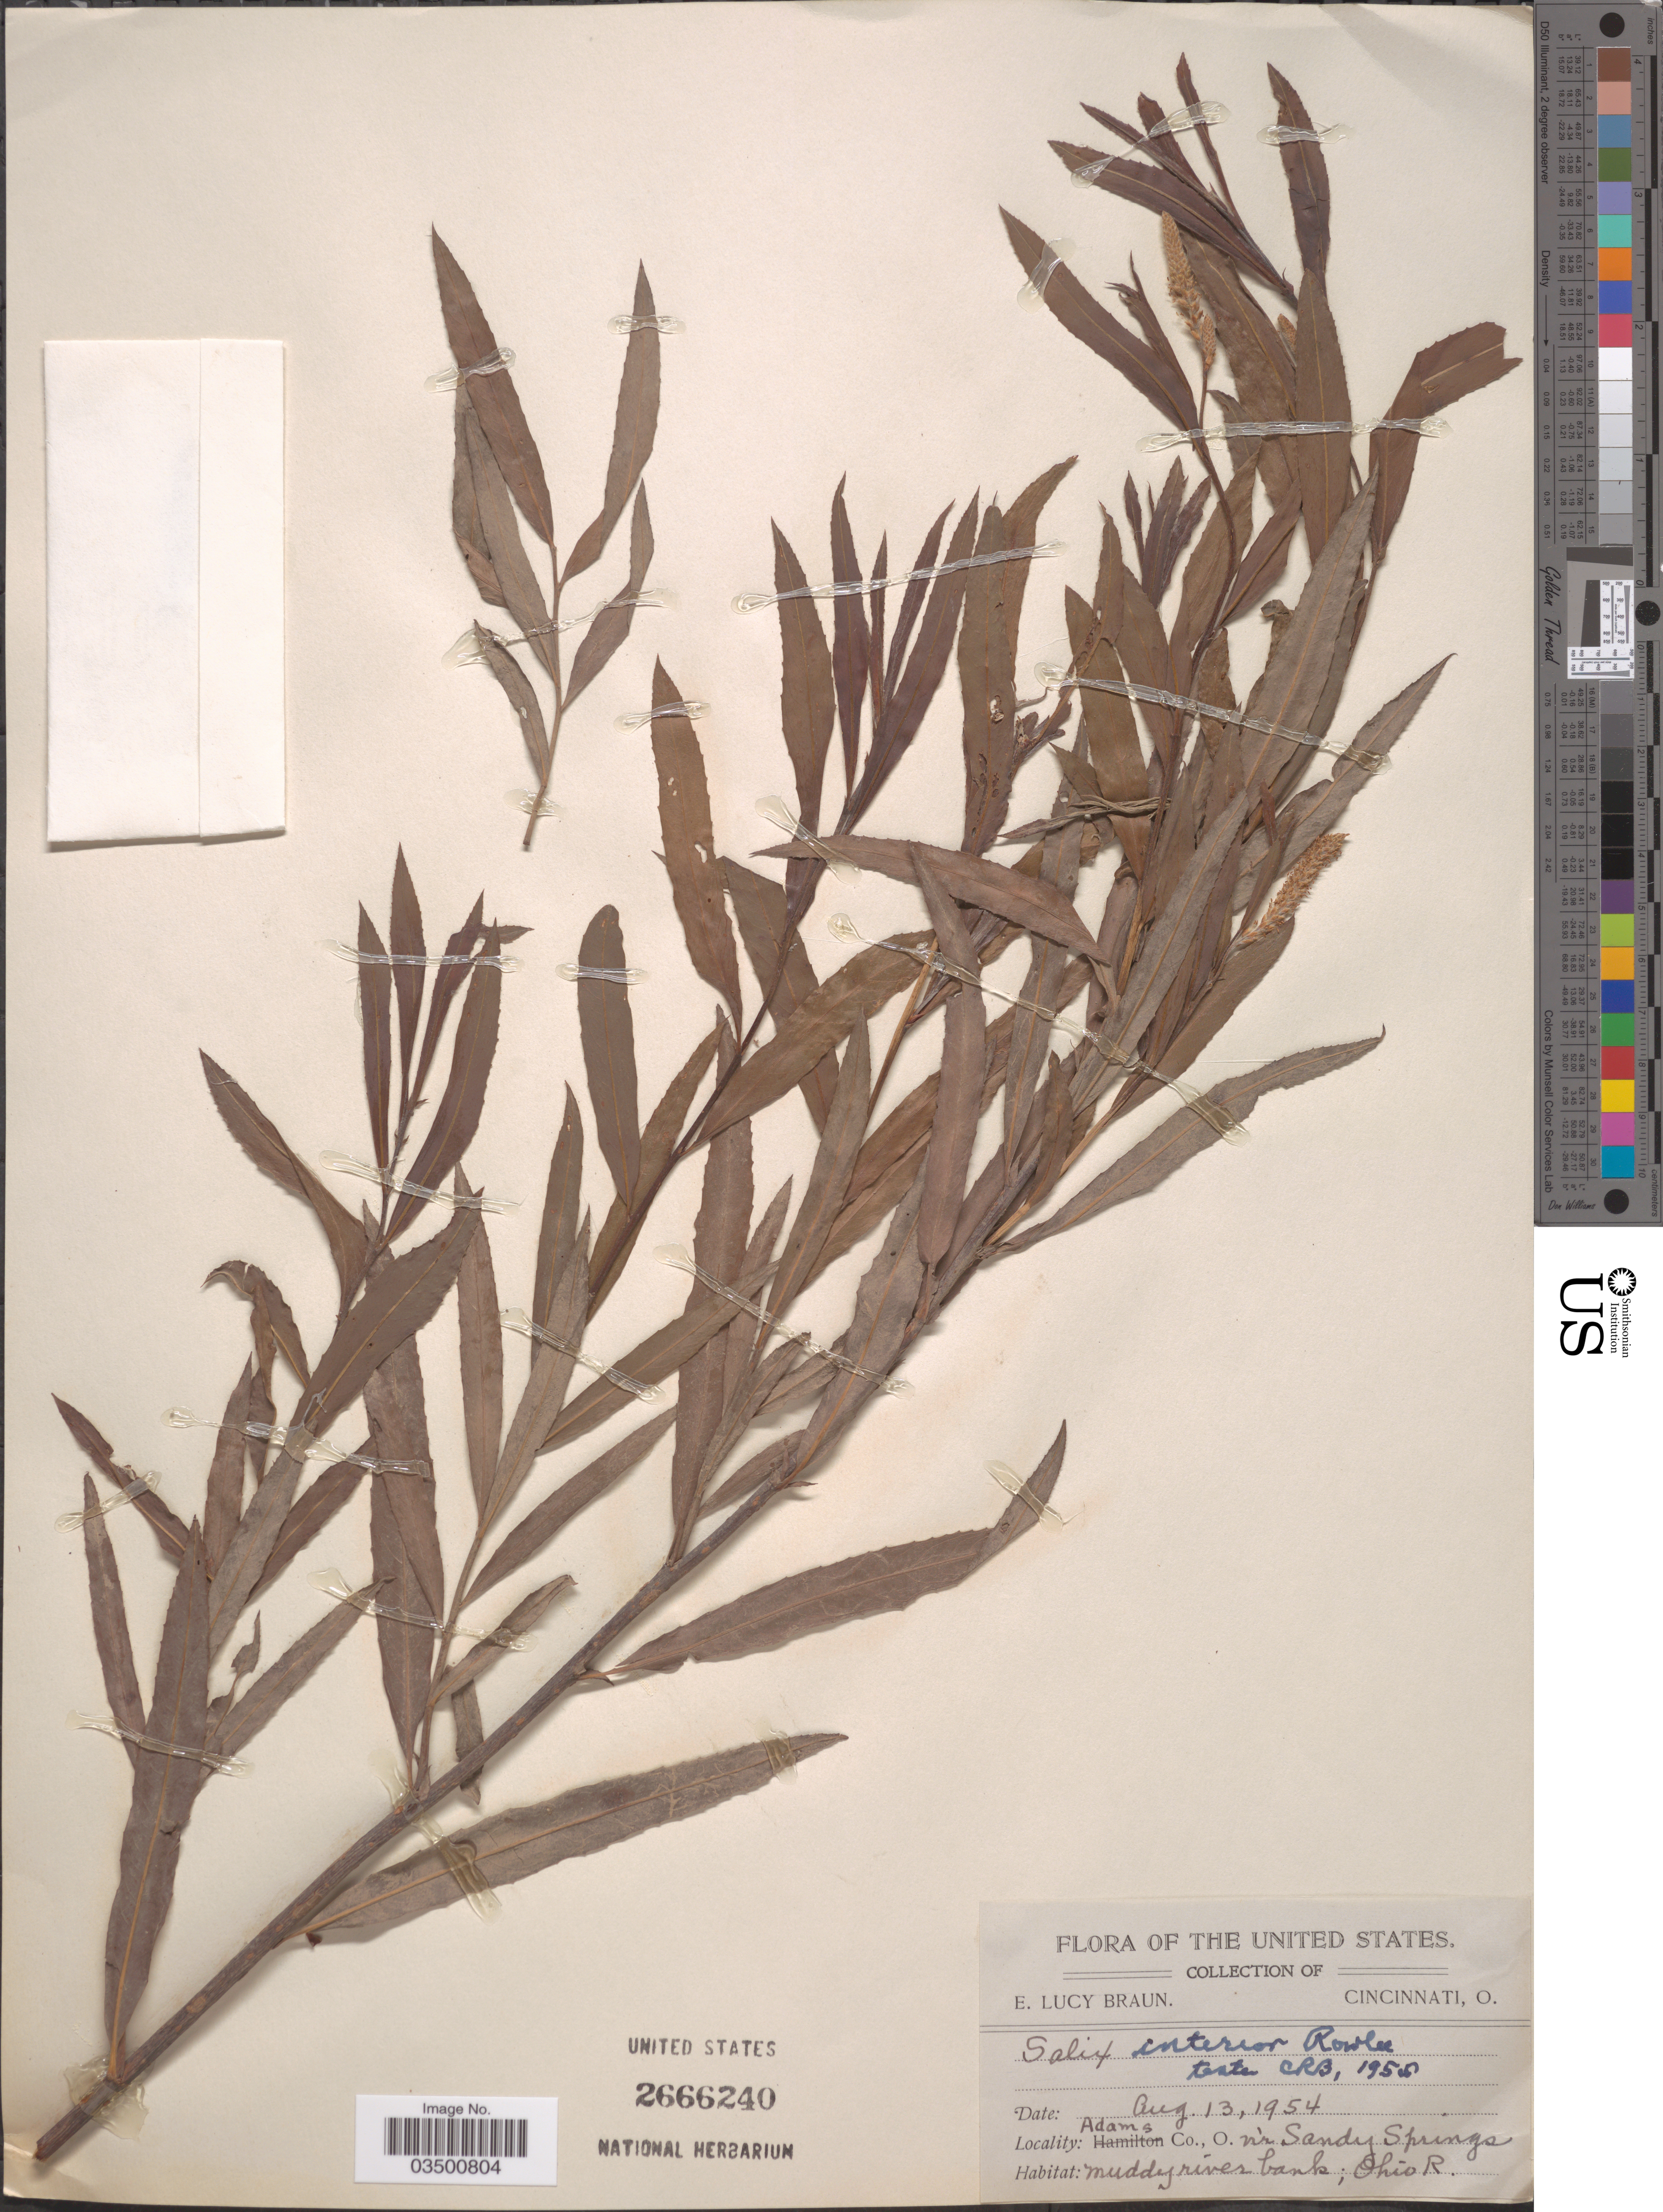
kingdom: Plantae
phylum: Tracheophyta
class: Magnoliopsida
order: Malpighiales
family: Salicaceae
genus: Salix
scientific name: Salix interior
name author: Rowlee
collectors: E. L. Braun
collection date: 1954-08-13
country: United States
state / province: Ohio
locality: Adams Co., n'r Sandy Springs muddy river bank; Ohio R.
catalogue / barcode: US 2666240